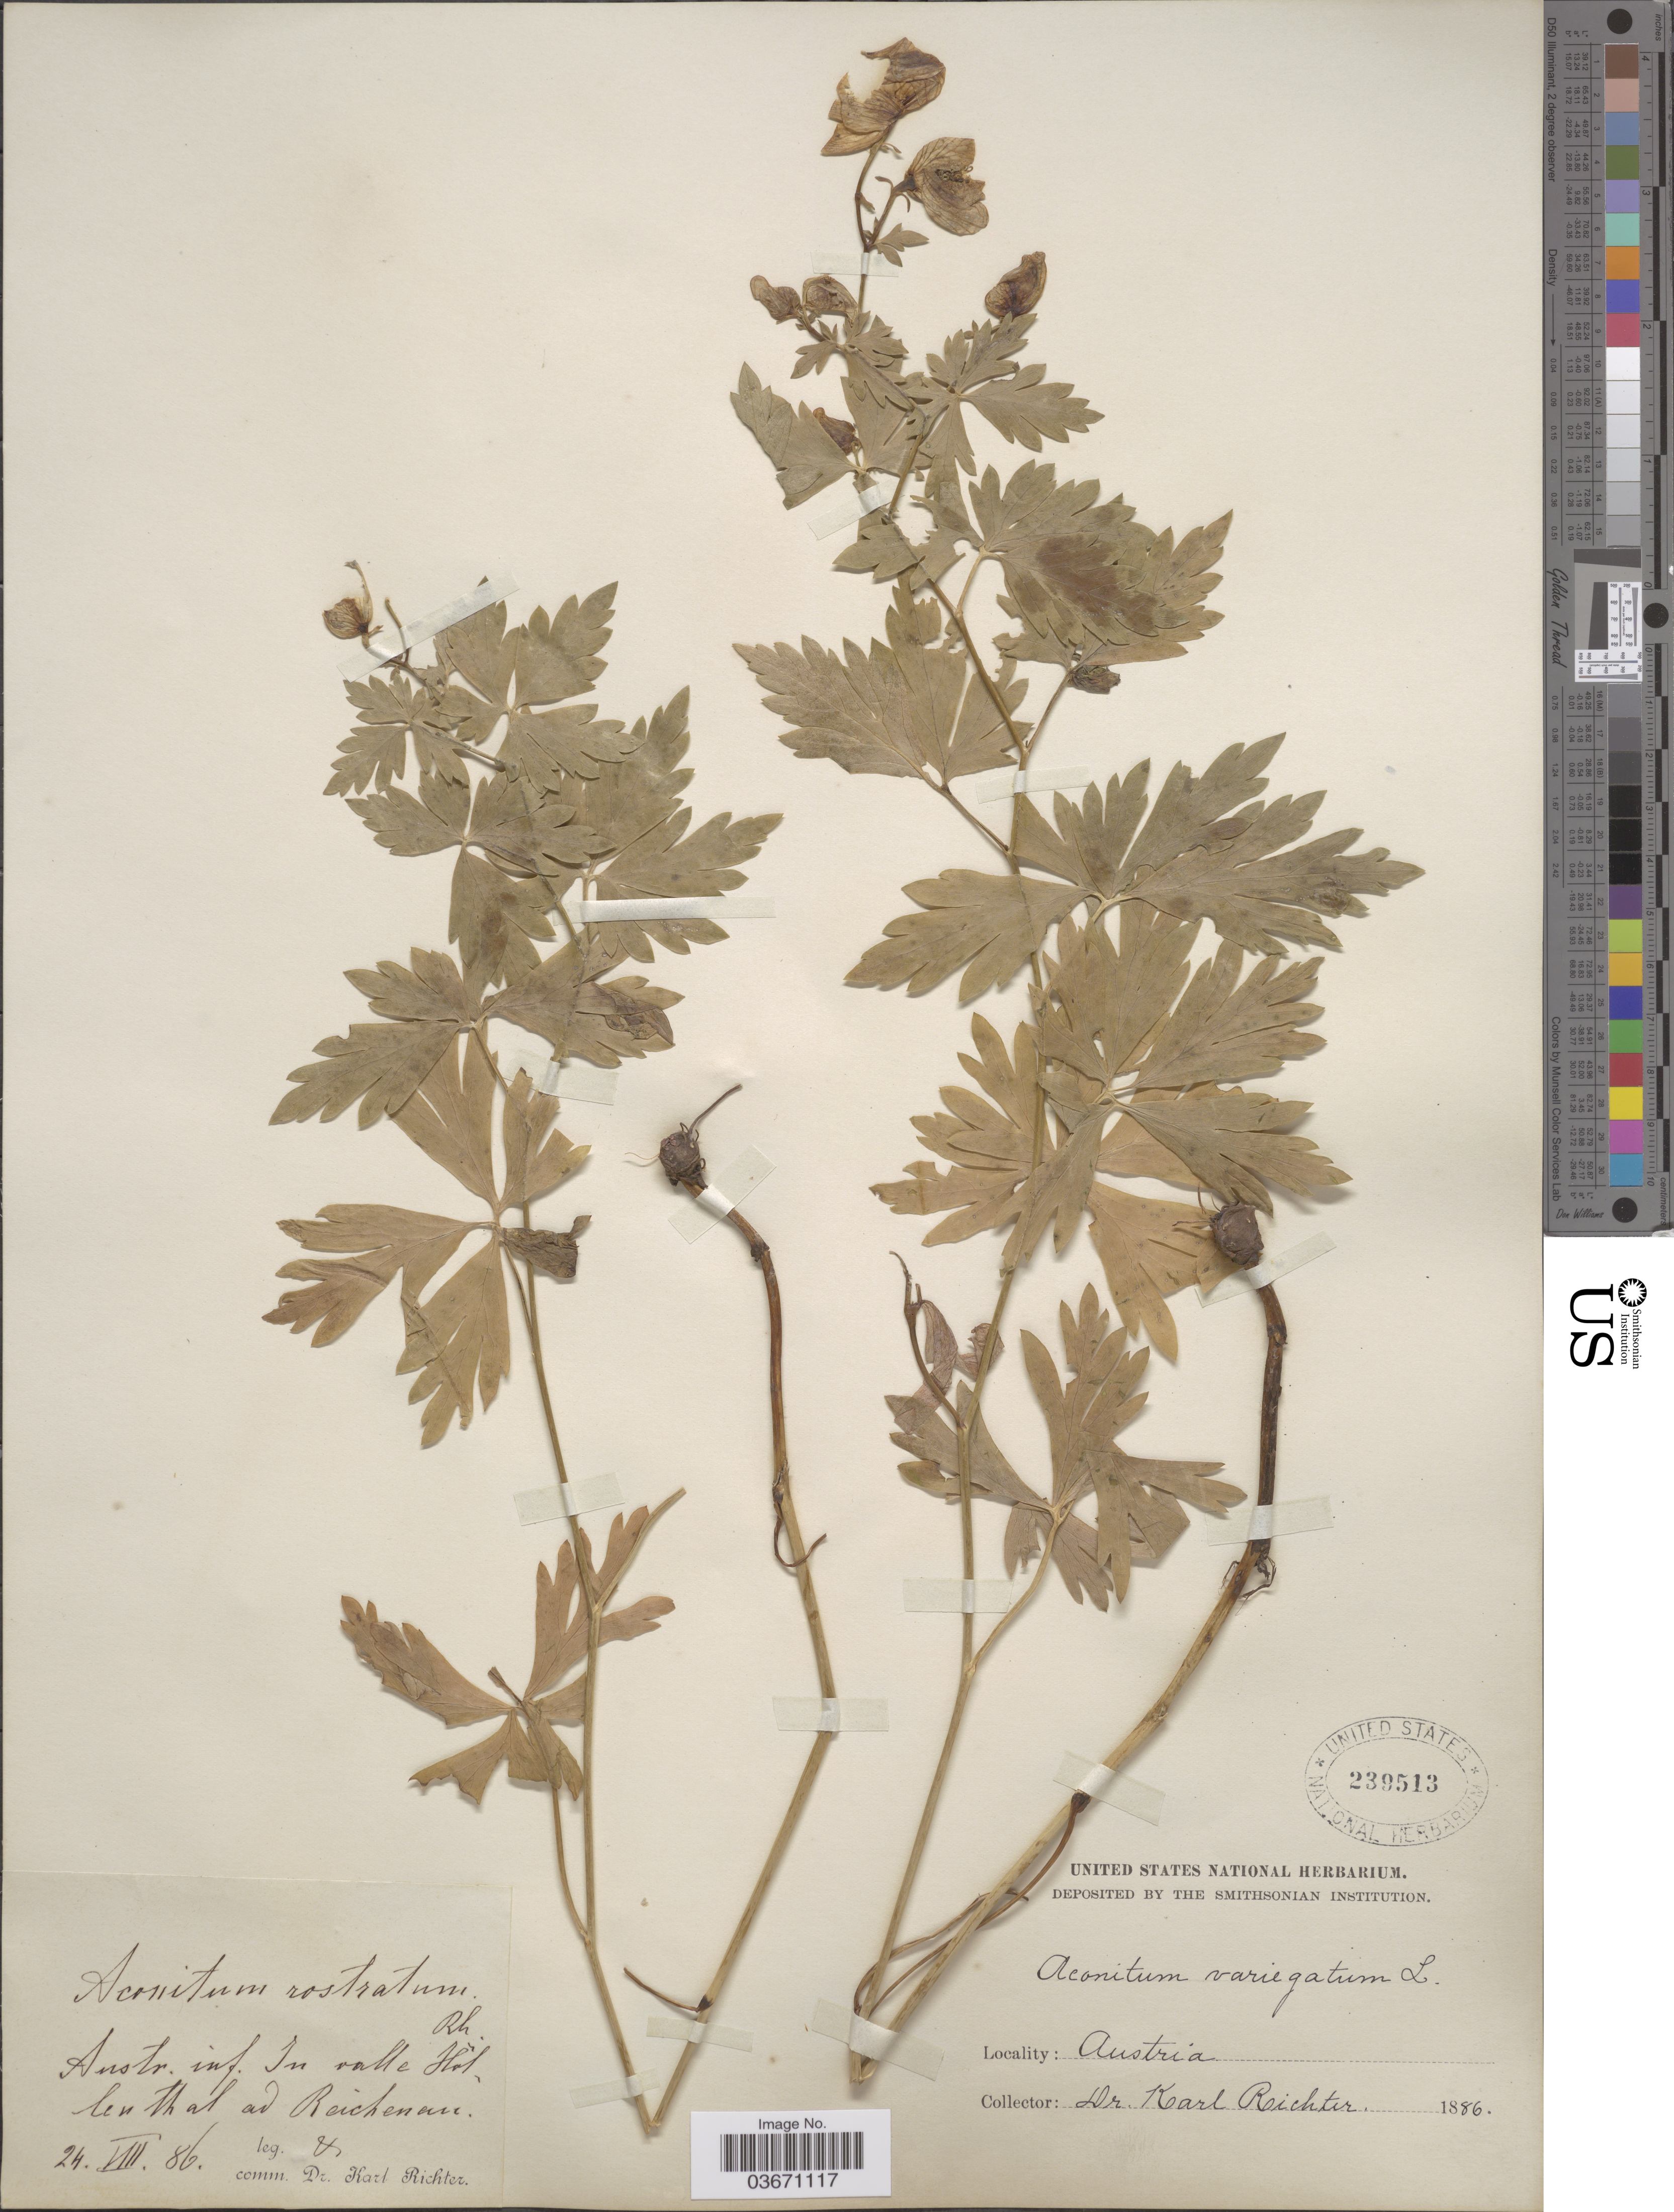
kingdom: Plantae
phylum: Tracheophyta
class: Magnoliopsida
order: Ranunculales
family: Ranunculaceae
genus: Aconitum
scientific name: Aconitum variegatum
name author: L.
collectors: K. Richter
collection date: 1886-08-24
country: Austria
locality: Austr. inf. In valle Höllen thal ad Reichenau.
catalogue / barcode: US 239513